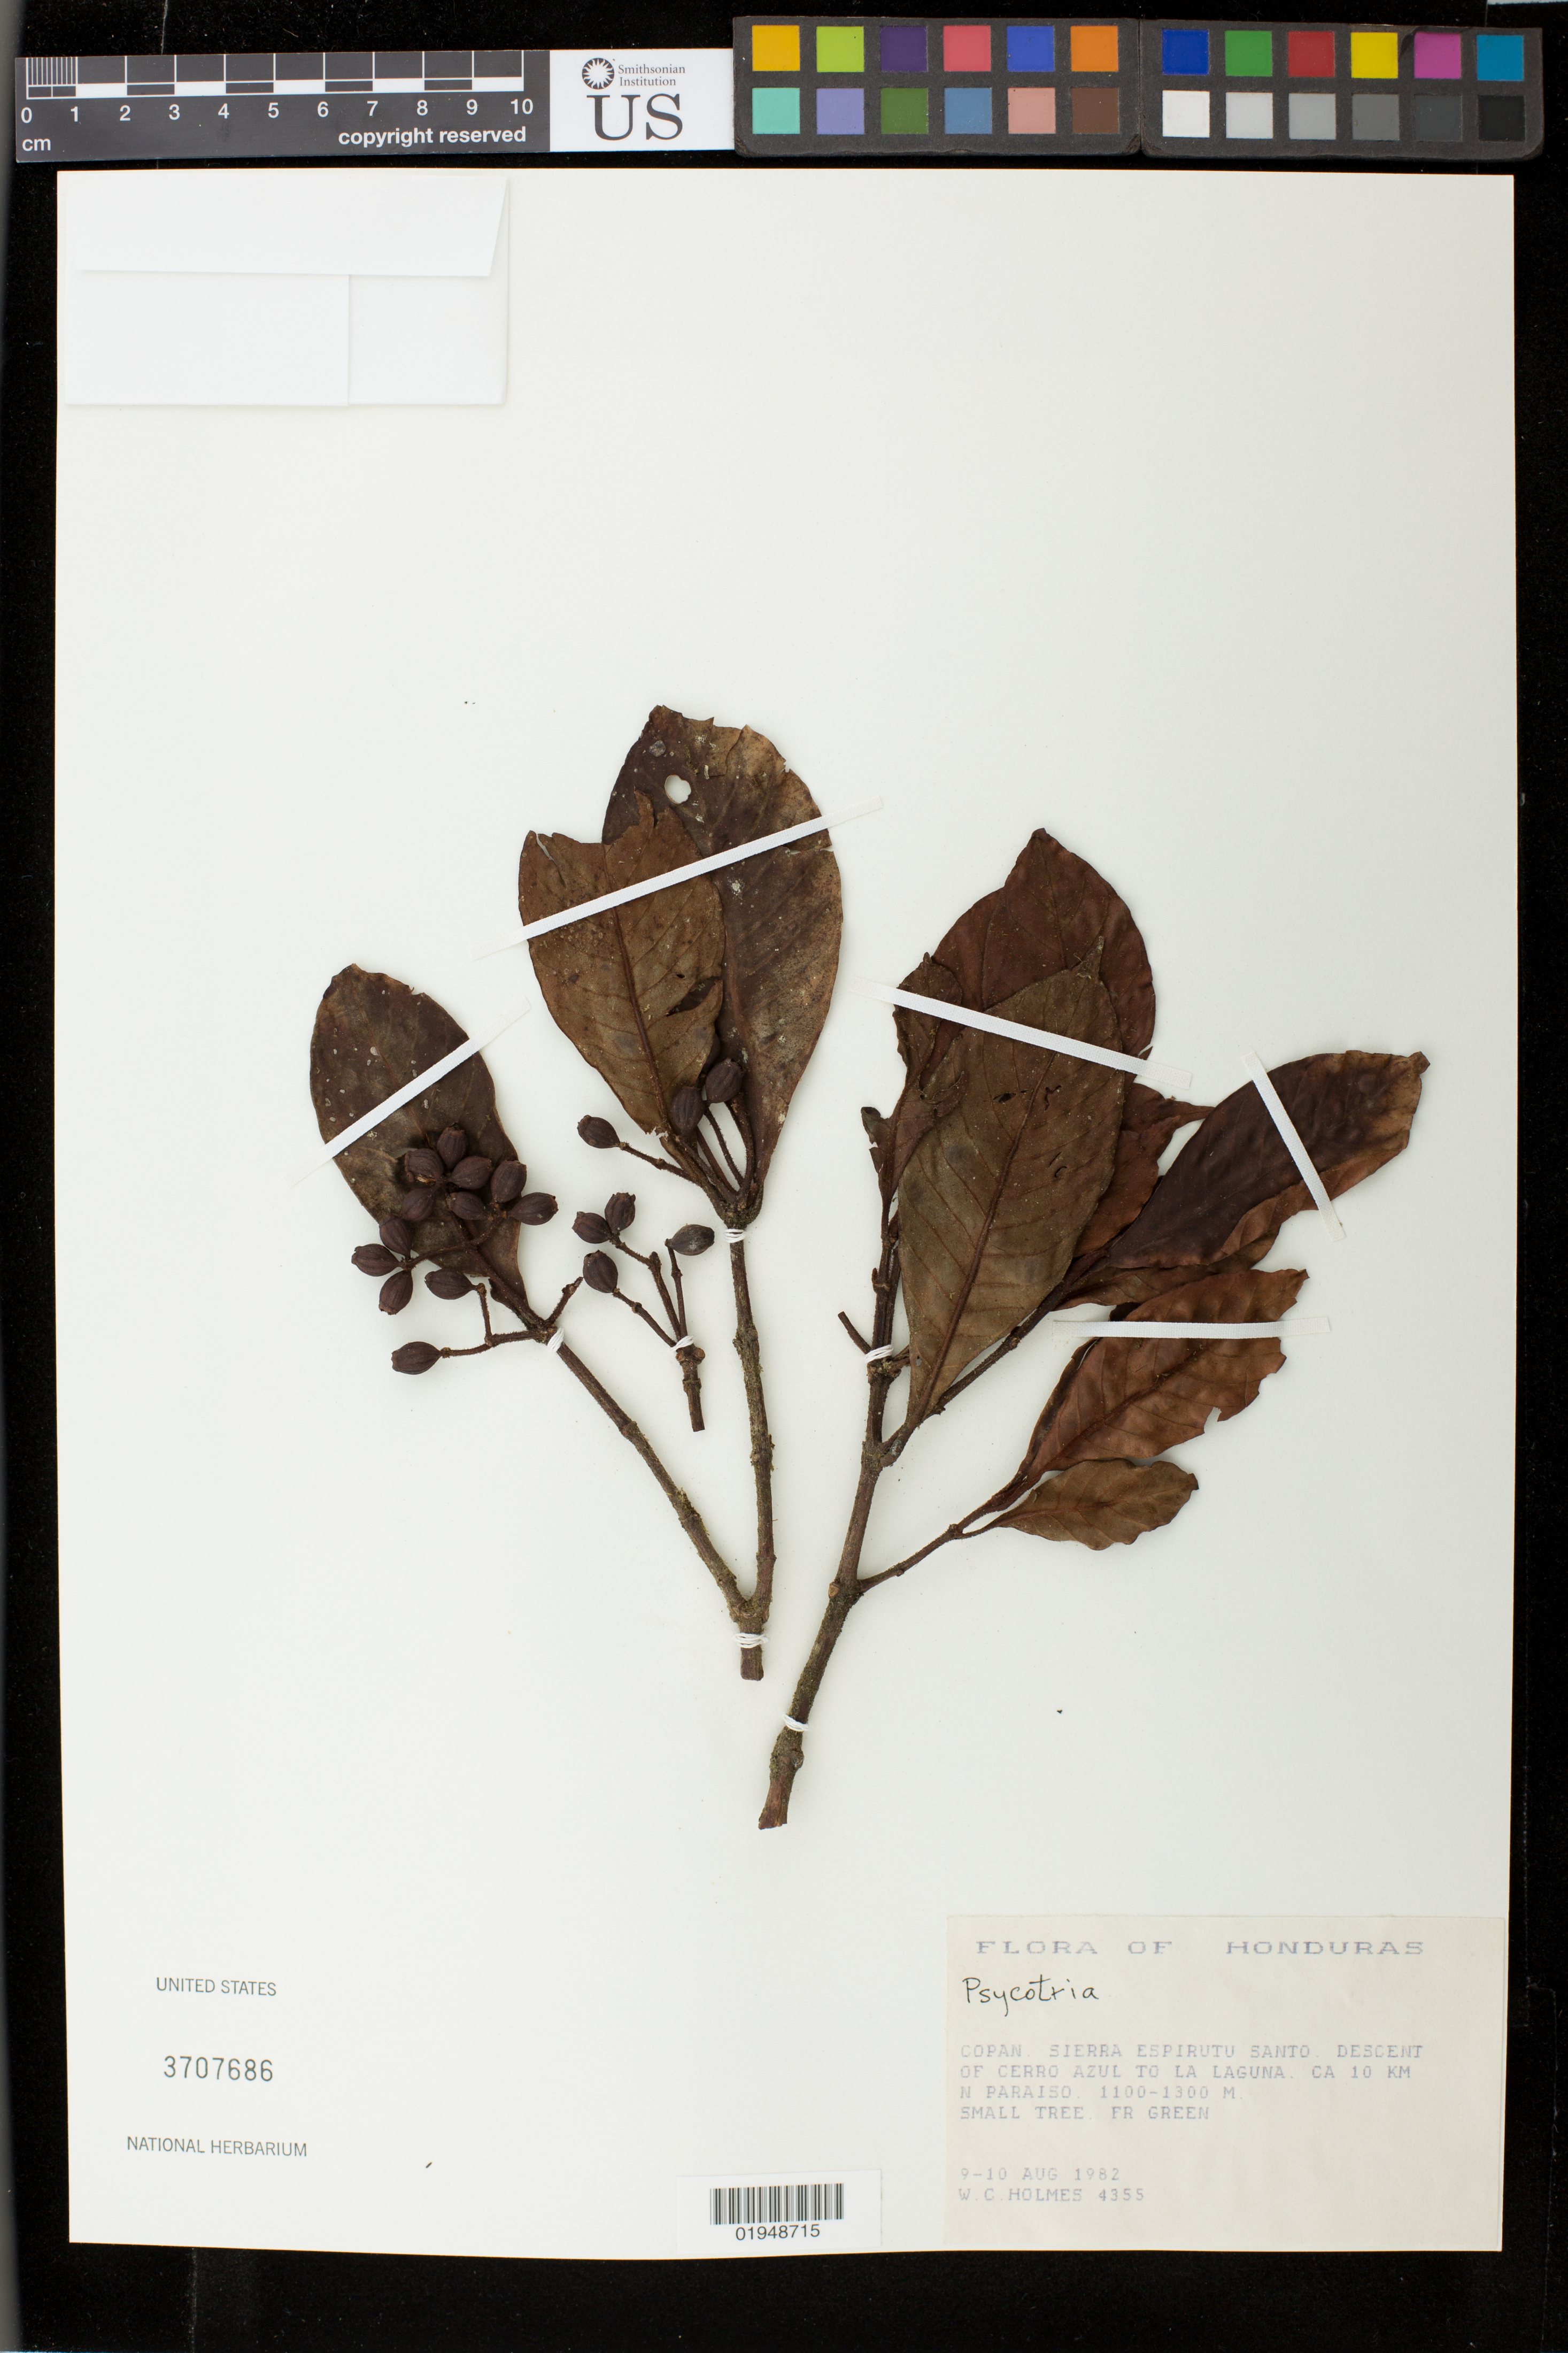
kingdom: Plantae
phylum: Tracheophyta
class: Magnoliopsida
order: Gentianales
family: Rubiaceae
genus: Psychotria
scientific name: Psychotria sp.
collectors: W. C. Holmes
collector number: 4355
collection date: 1982-08-09/1982-08-10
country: Honduras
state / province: Copán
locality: Sierra Espirutu Santo. Descent of Cerro Azul to La Laguna. Ca 10 km N Paraiso.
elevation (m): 1100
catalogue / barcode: US 3707686